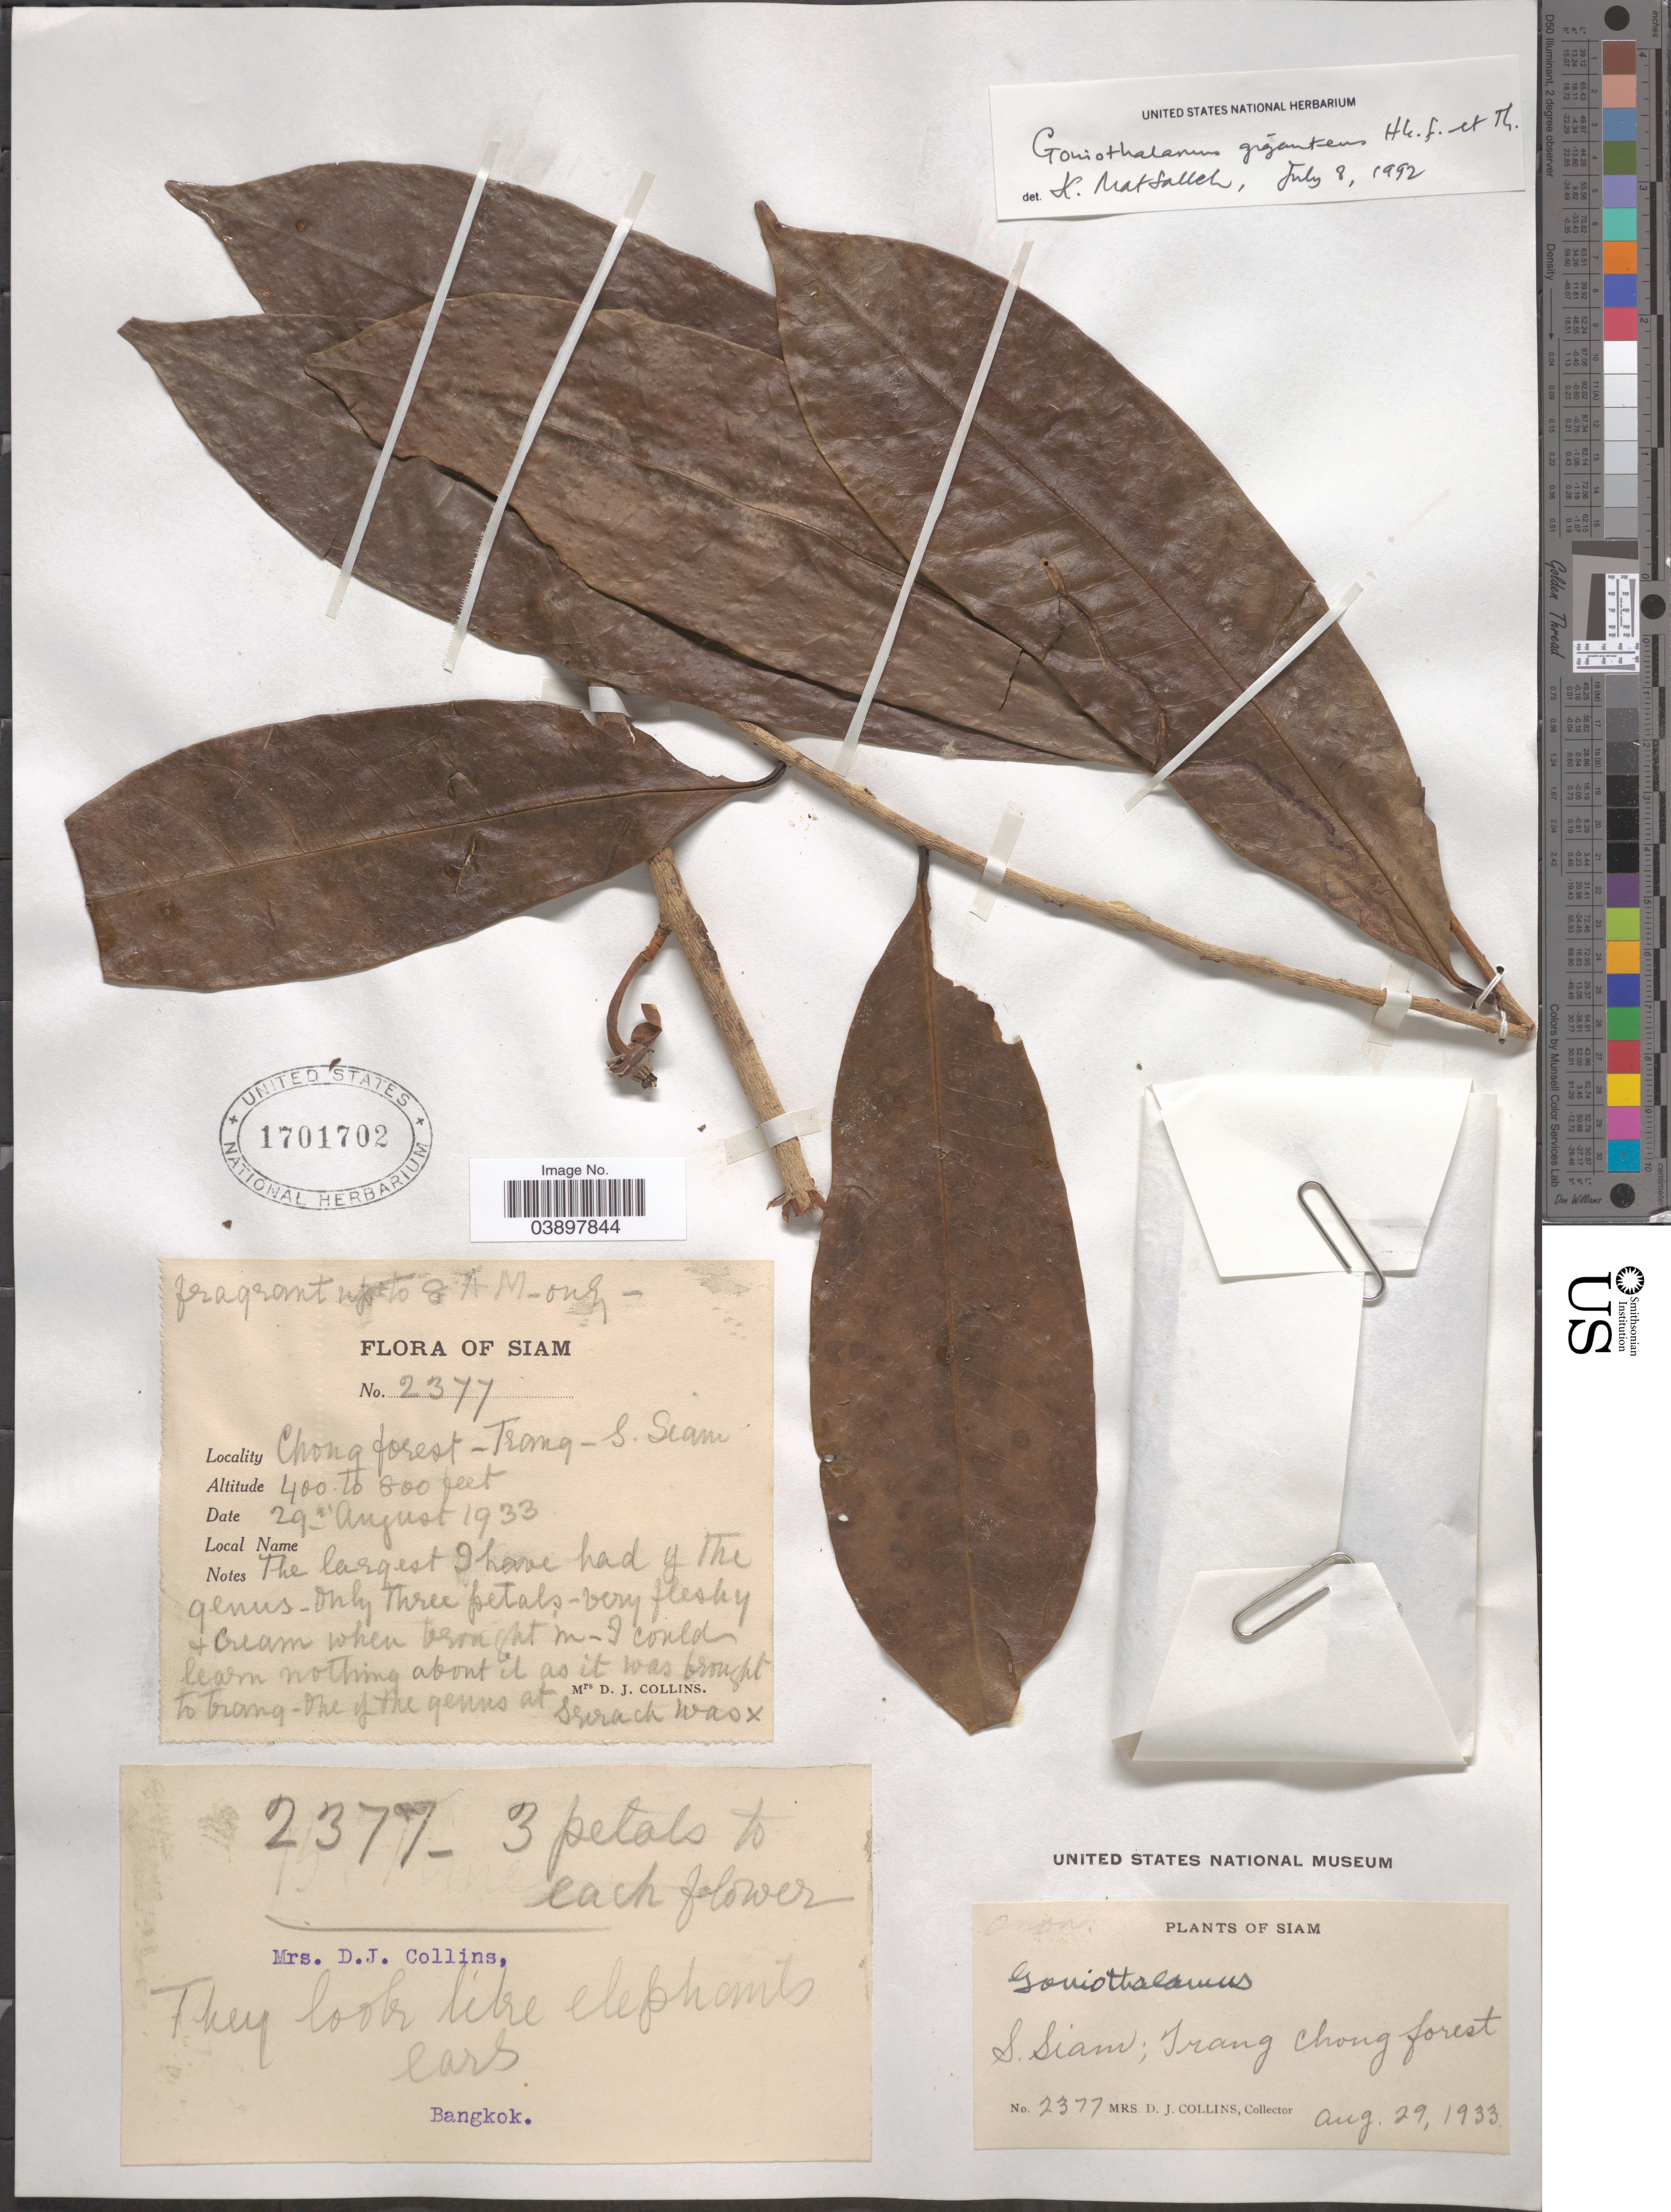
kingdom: Plantae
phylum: Tracheophyta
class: Magnoliopsida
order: Magnoliales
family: Annonaceae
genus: Goniothalamus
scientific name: Goniothalamus giganteus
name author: Hook. f. & Thoms.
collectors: J. Collins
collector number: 2377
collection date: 1933-08-29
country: Thailand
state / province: Bangkok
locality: Siam. Chong forest- Trang- S. Siam.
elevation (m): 122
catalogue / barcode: US 1701702